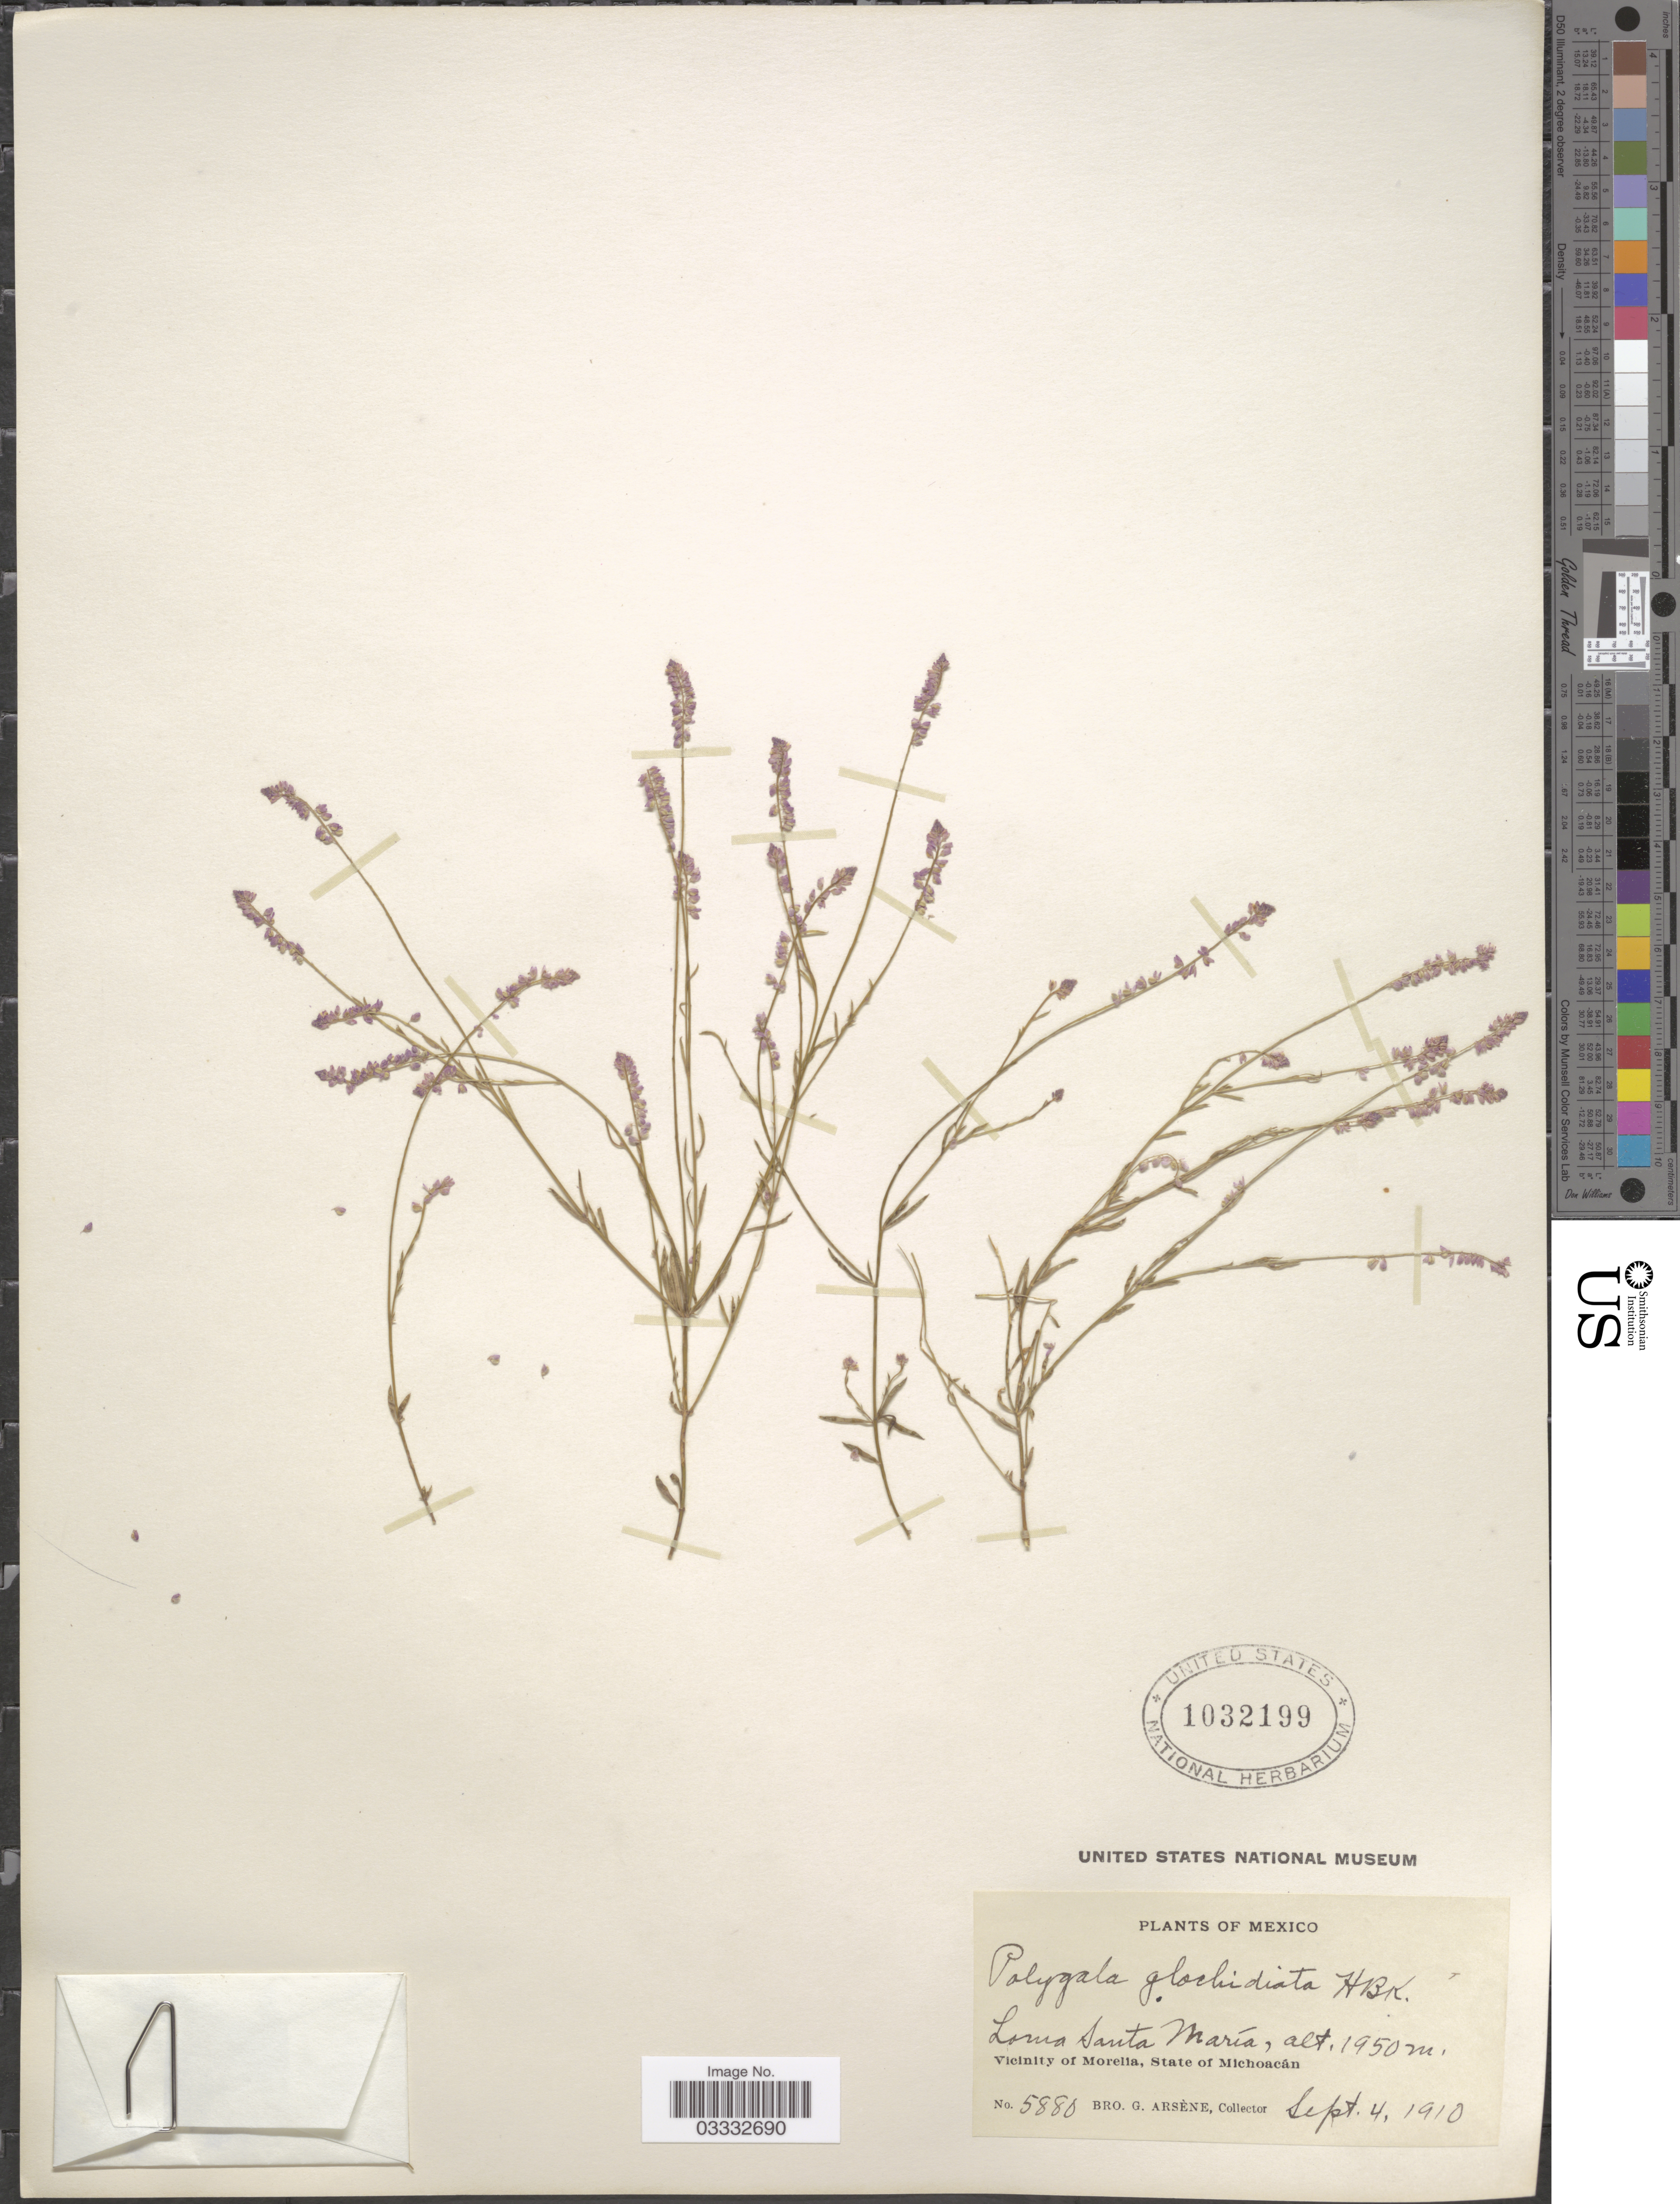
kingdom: Plantae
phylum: Tracheophyta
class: Magnoliopsida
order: Fabales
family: Polygalaceae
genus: Polygala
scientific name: Polygala glochidiata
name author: Kunth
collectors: Bro. G. Arsène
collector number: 5880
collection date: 1910-09-04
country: Mexico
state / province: Michoacán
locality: Loma Santa María. Vicinity of Morelia.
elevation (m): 1950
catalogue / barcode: US 1032199